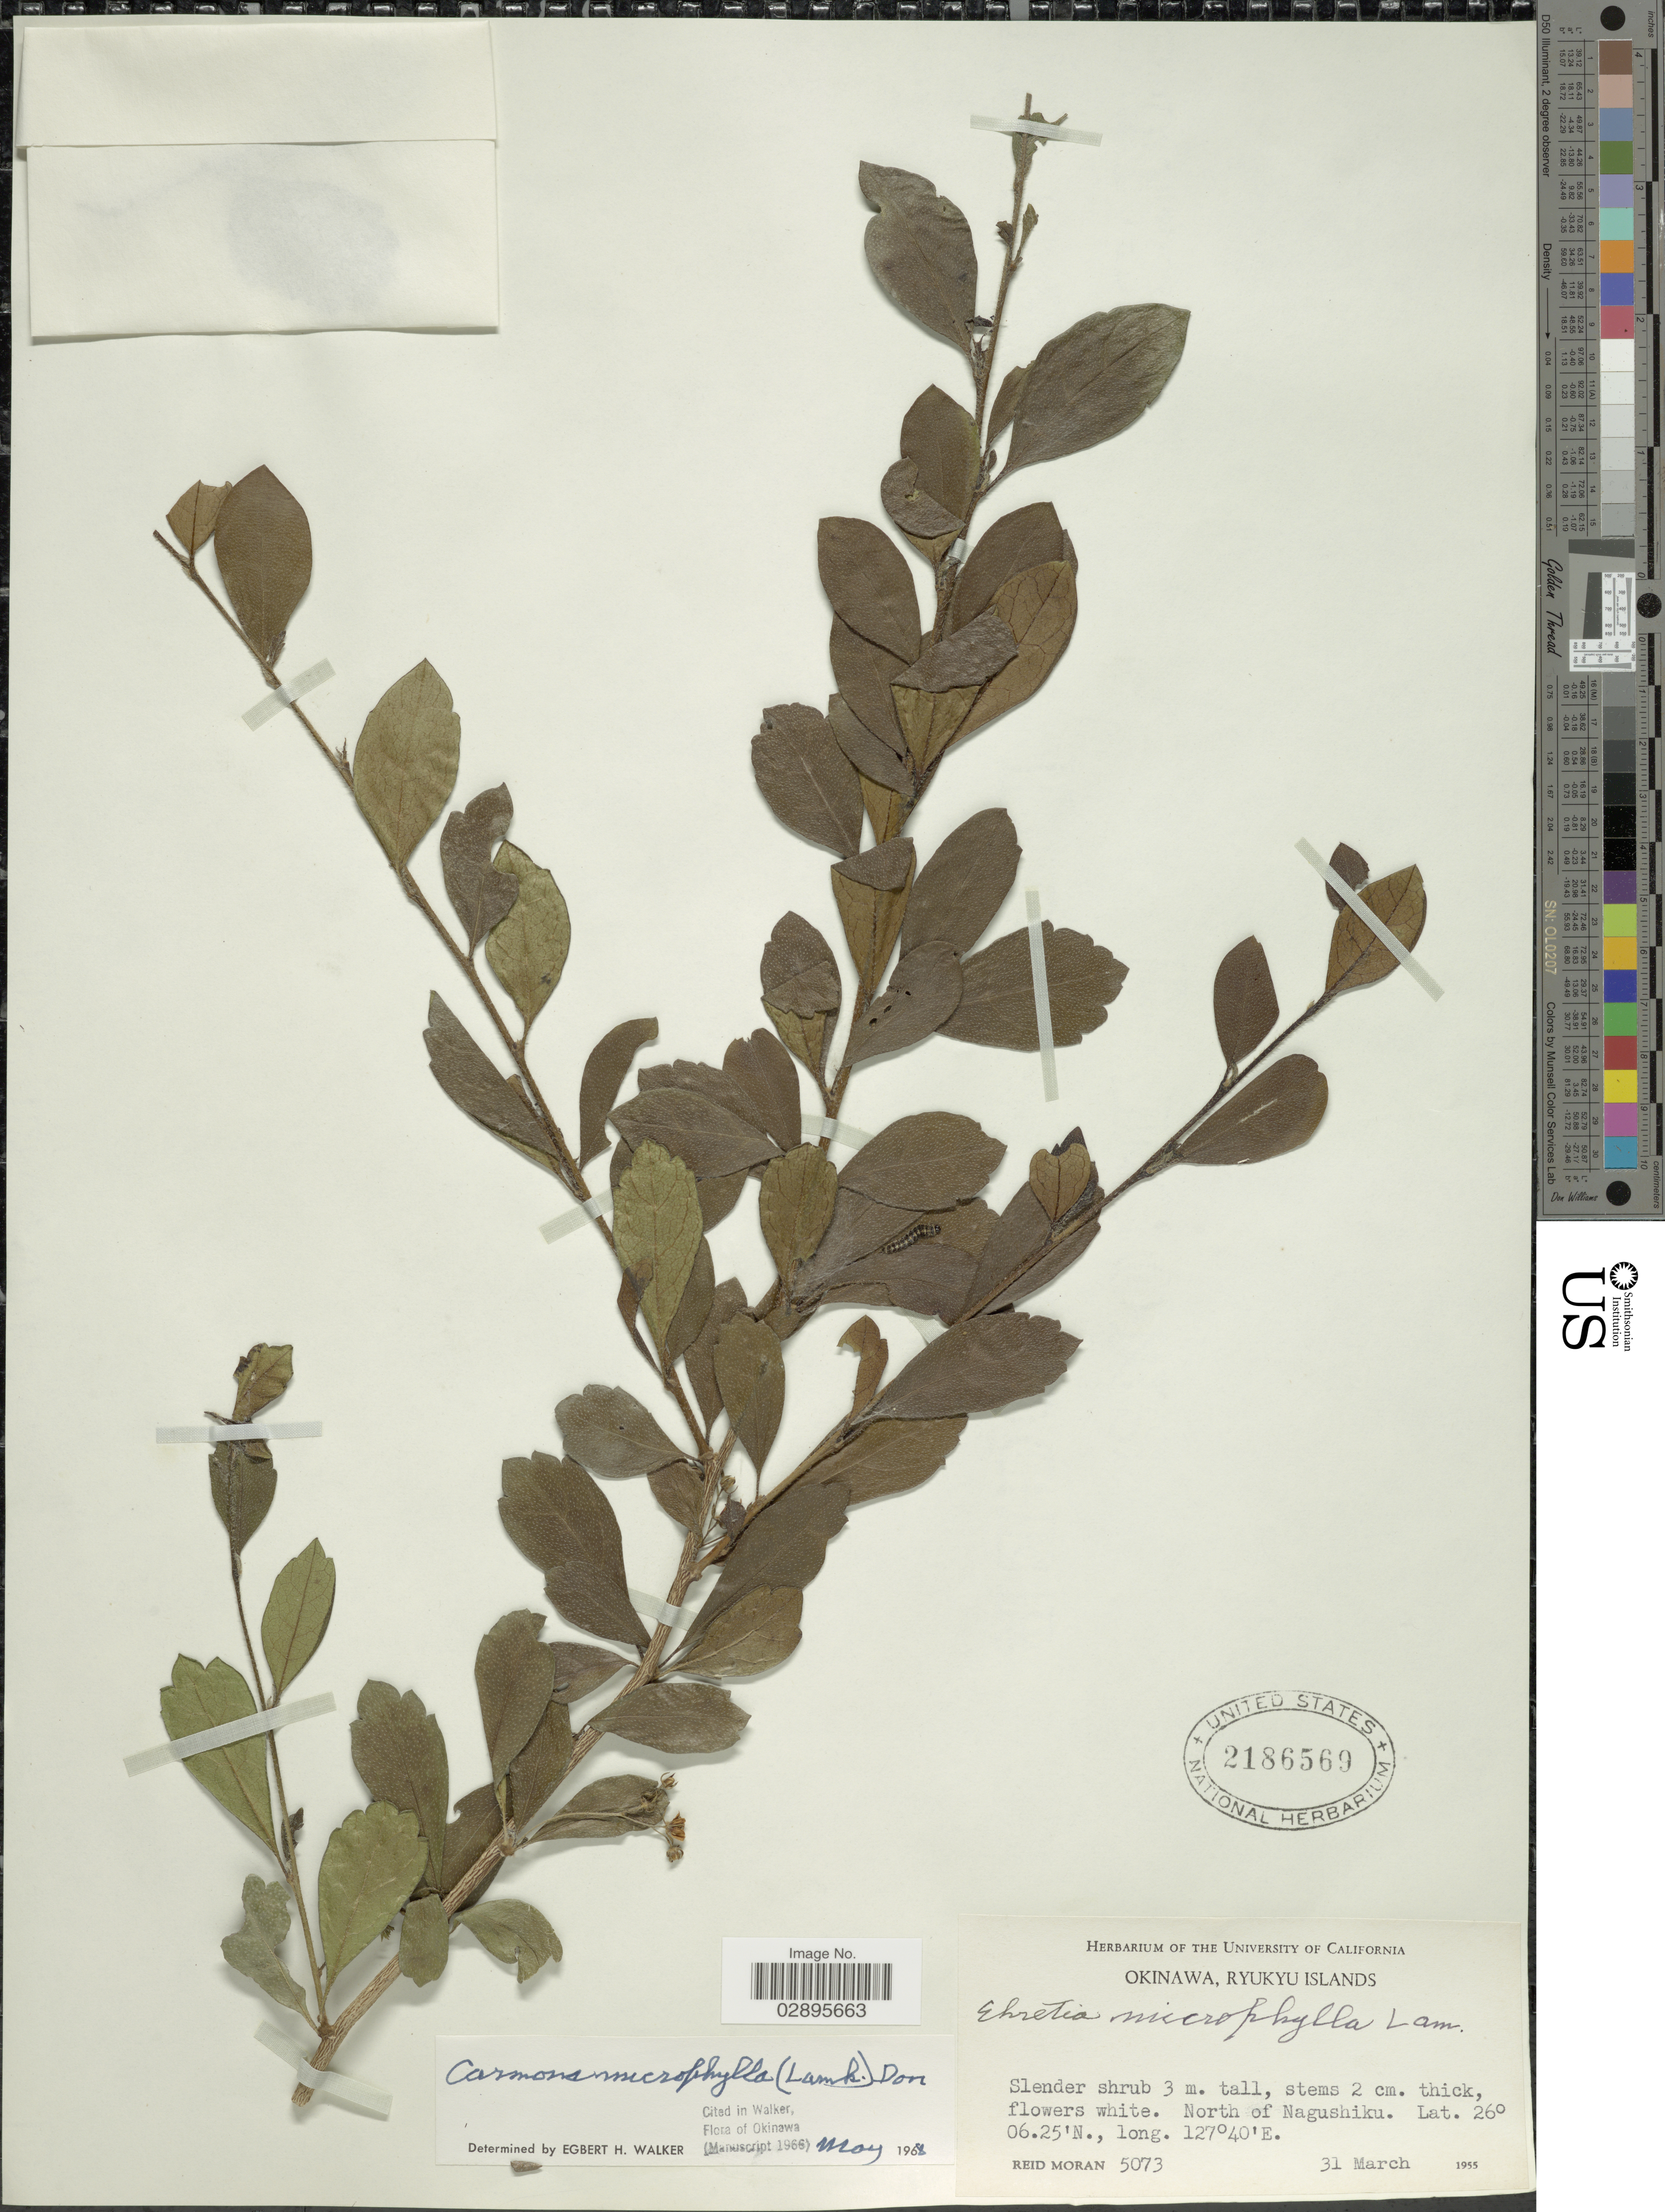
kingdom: Plantae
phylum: Tracheophyta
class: Magnoliopsida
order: Boraginales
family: Ehretiaceae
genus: Ehretia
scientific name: Ehretia microphylla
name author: Lam.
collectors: R. Moran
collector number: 5073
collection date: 1955-03-31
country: Japan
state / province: Okinawa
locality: Ryukyu Islands. North of Nagushiku.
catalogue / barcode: US 2186569